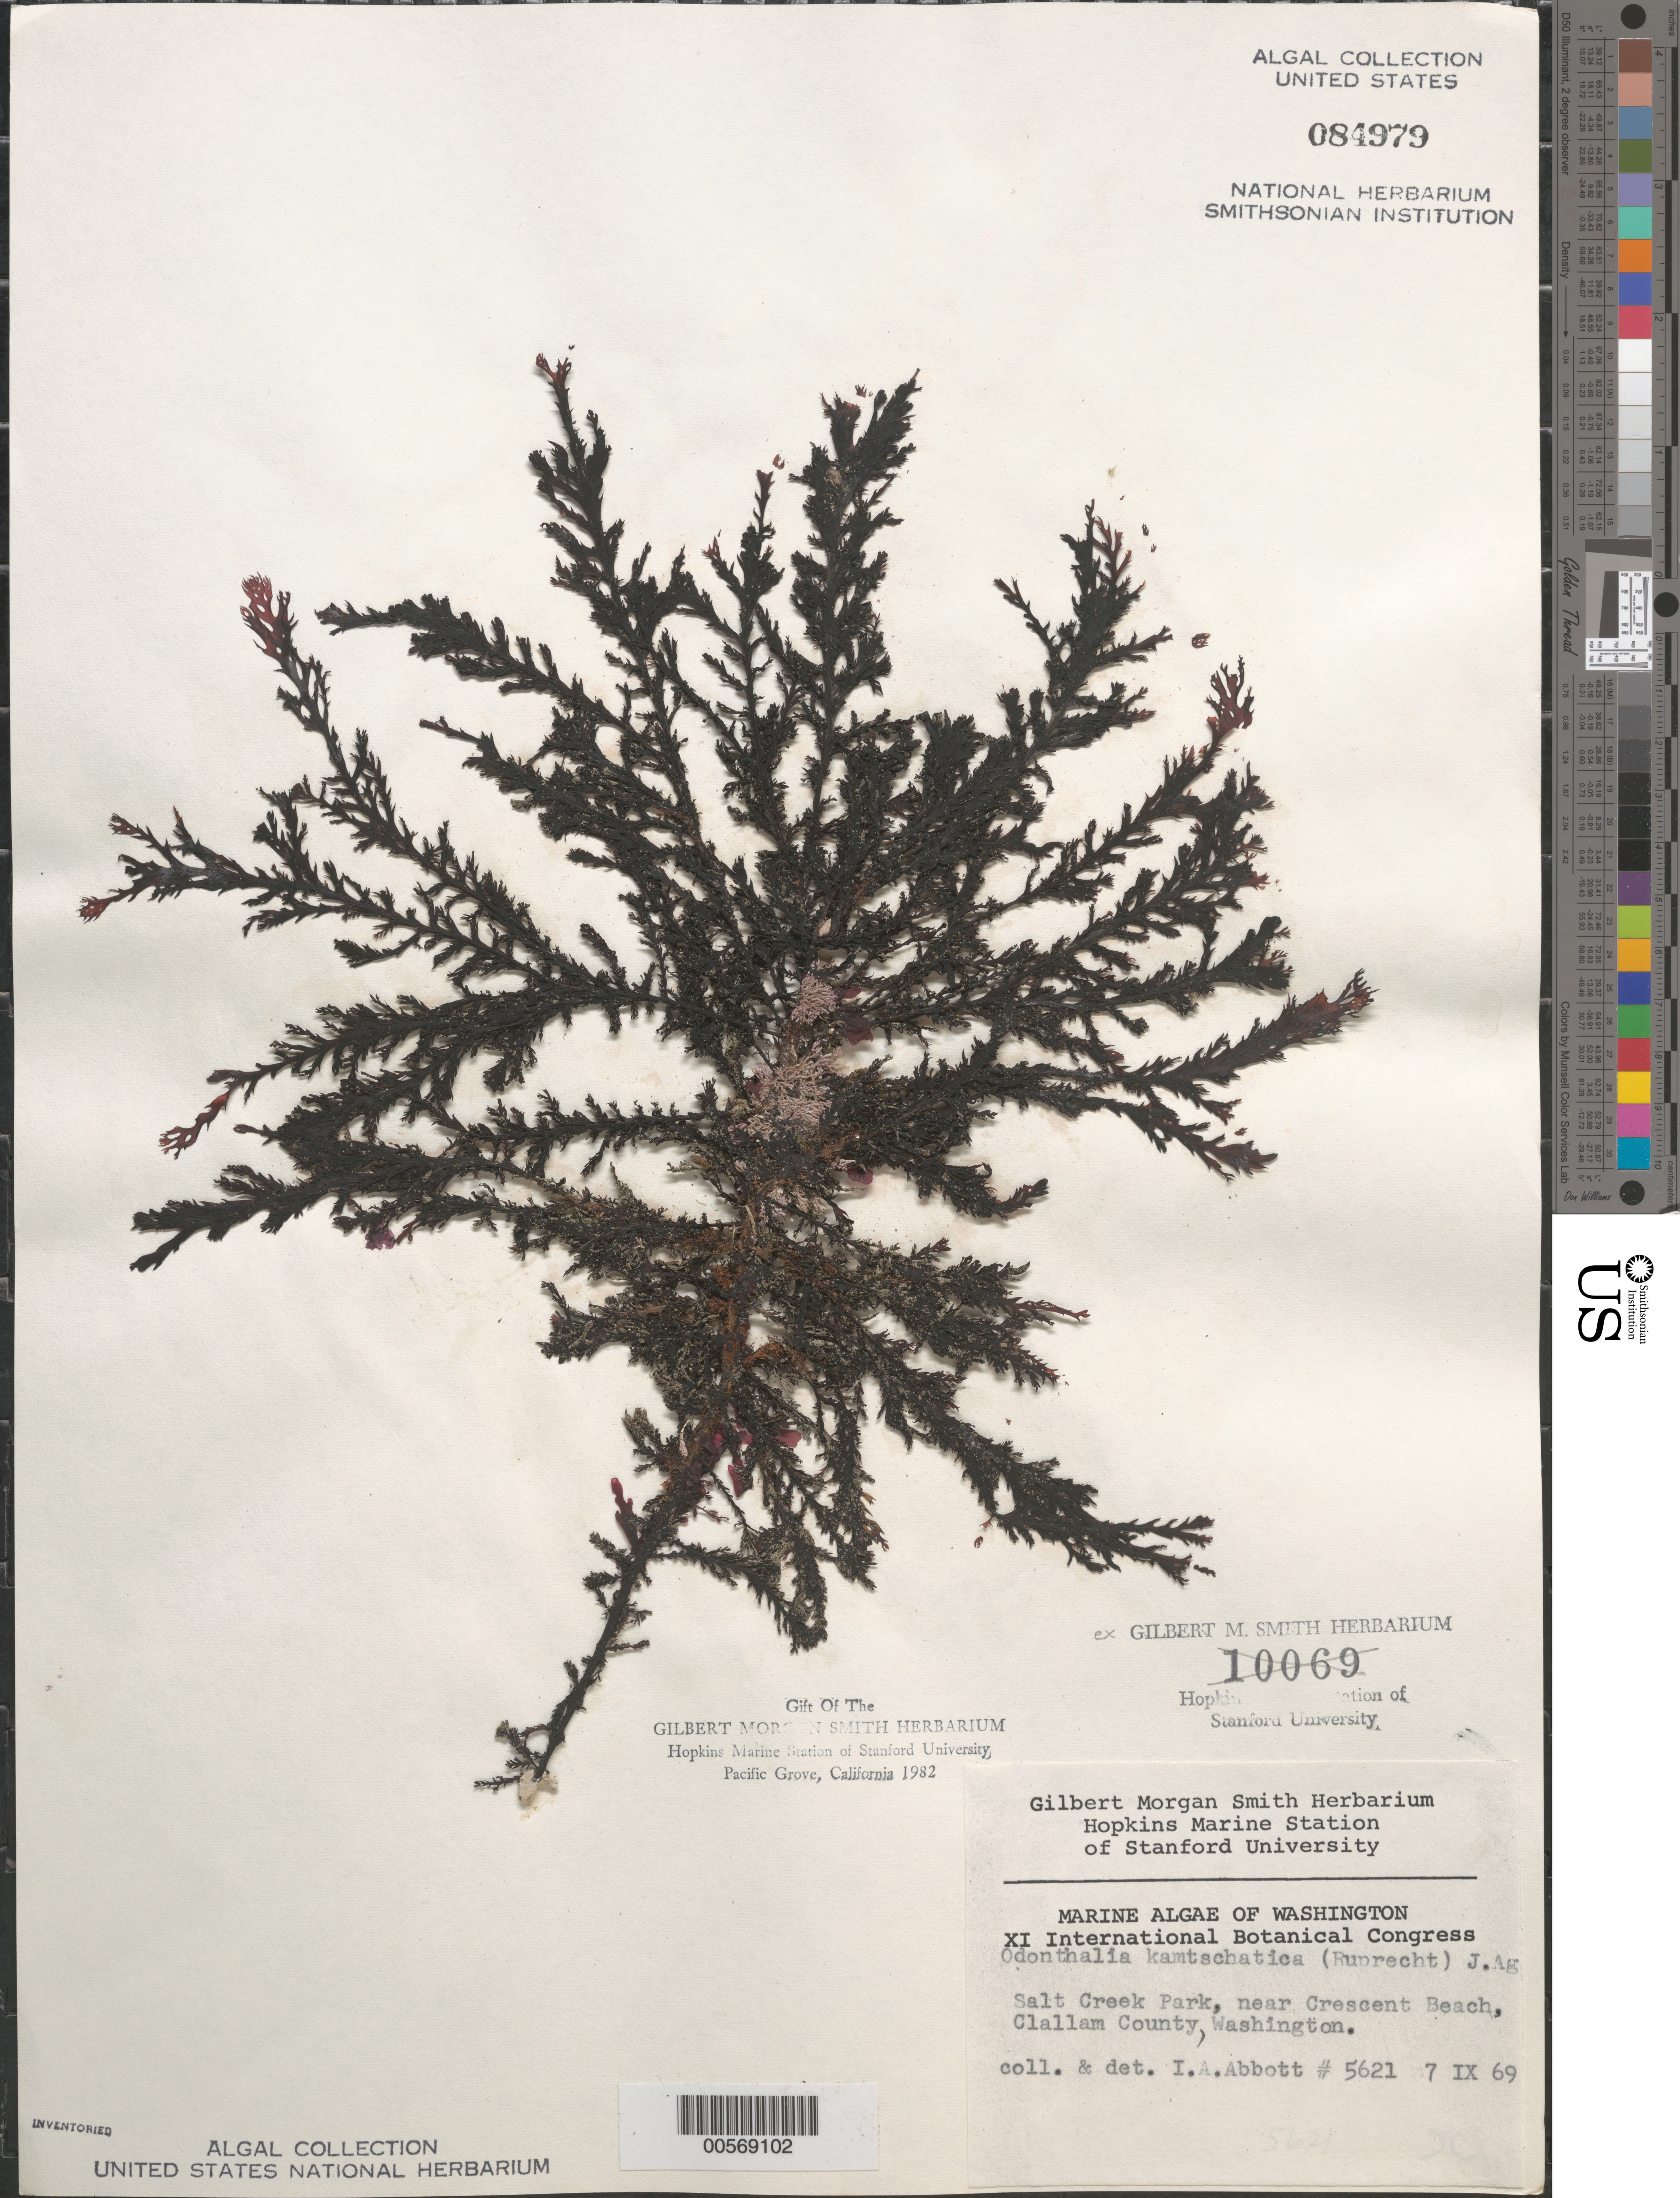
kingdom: Plantae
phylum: Rhodophyta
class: Florideophyceae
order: Ceramiales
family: Rhodomelaceae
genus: Odonthalia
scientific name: Odonthalia kamtschatica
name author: (Rupr.) J. Agardh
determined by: Abbott, Isabella A.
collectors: I. A. Abbott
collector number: IAA 5621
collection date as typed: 07 Sep 1969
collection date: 1969-09-07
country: United States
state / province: Washington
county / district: Clallam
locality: Salt Creek Park, near Crescent Beach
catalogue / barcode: US 84979